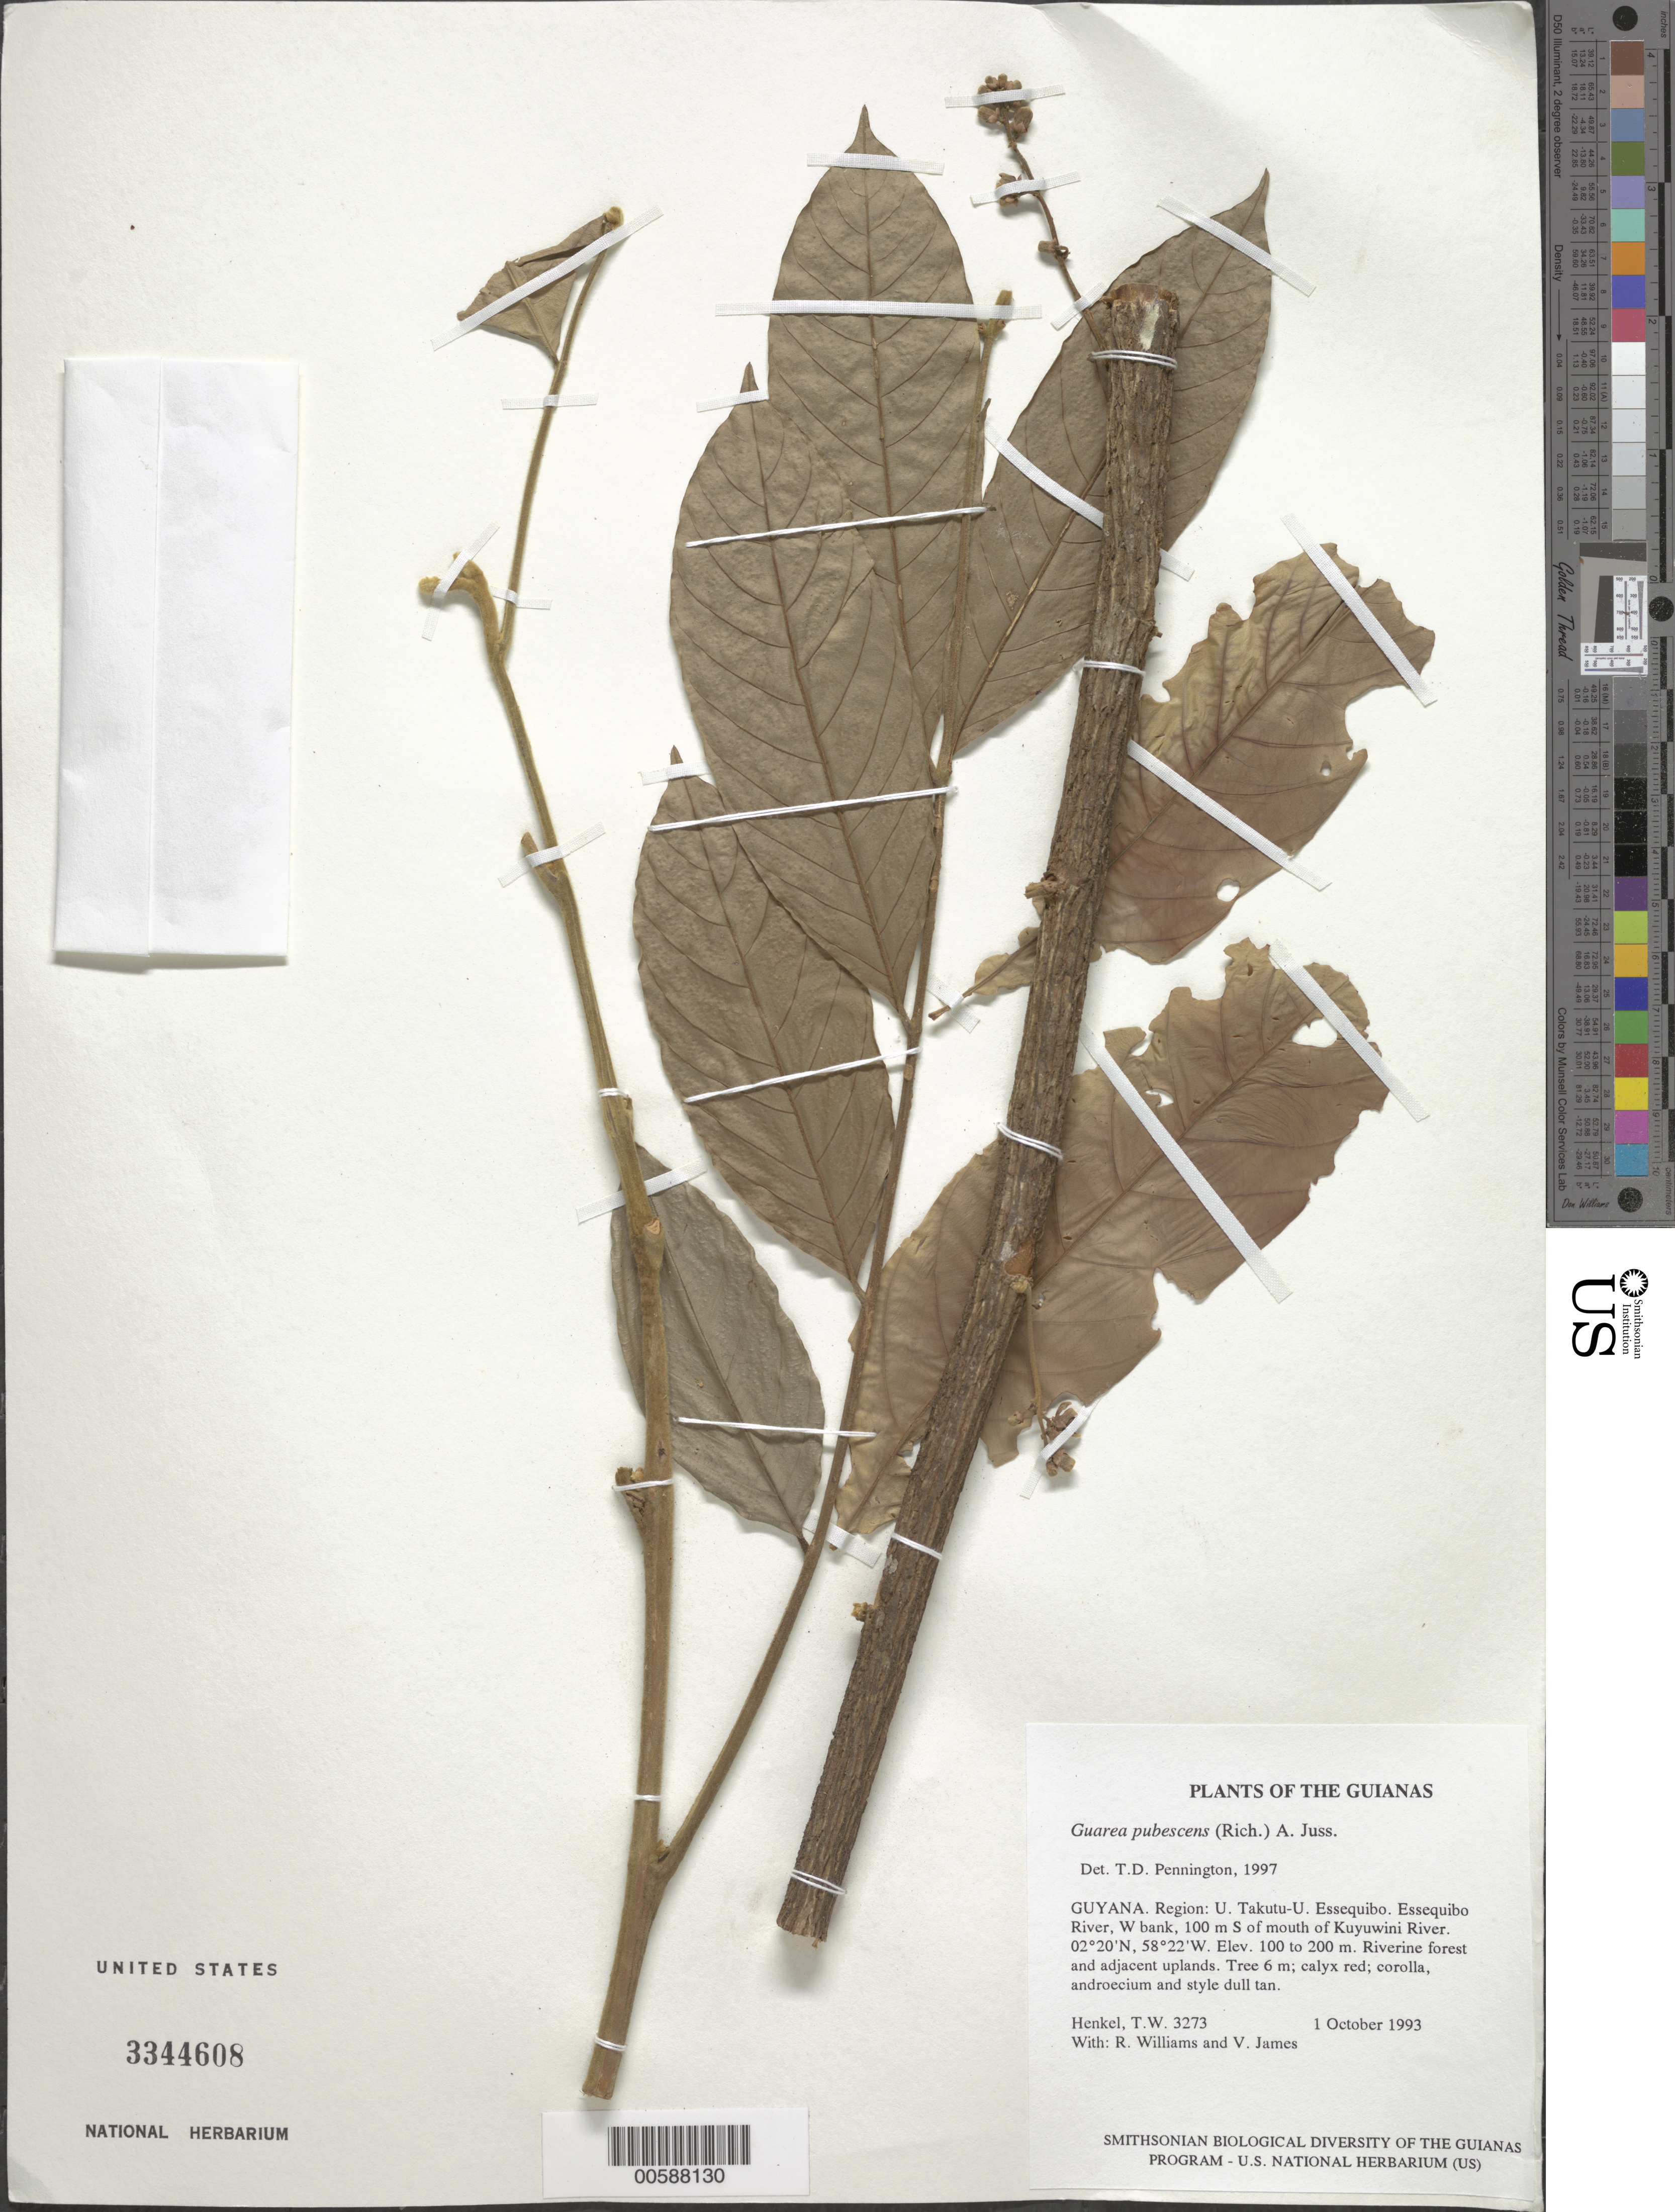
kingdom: Plantae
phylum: Tracheophyta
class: Magnoliopsida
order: Sapindales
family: Meliaceae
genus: Guarea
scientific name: Guarea pubescens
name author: (Rich.) A. Juss.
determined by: Pennington, T. D., (K)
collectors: T. Henkel, R. Williams & V. James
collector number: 3273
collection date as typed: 1 October 1993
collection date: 1993-10-01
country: Guyana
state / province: U. Takutu-U. Essequibo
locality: Essequibo River, W bank, 100 m S of mouth of Kuyuwini River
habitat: Riverine forest and adjacent uplands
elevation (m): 100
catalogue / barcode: US 3344608